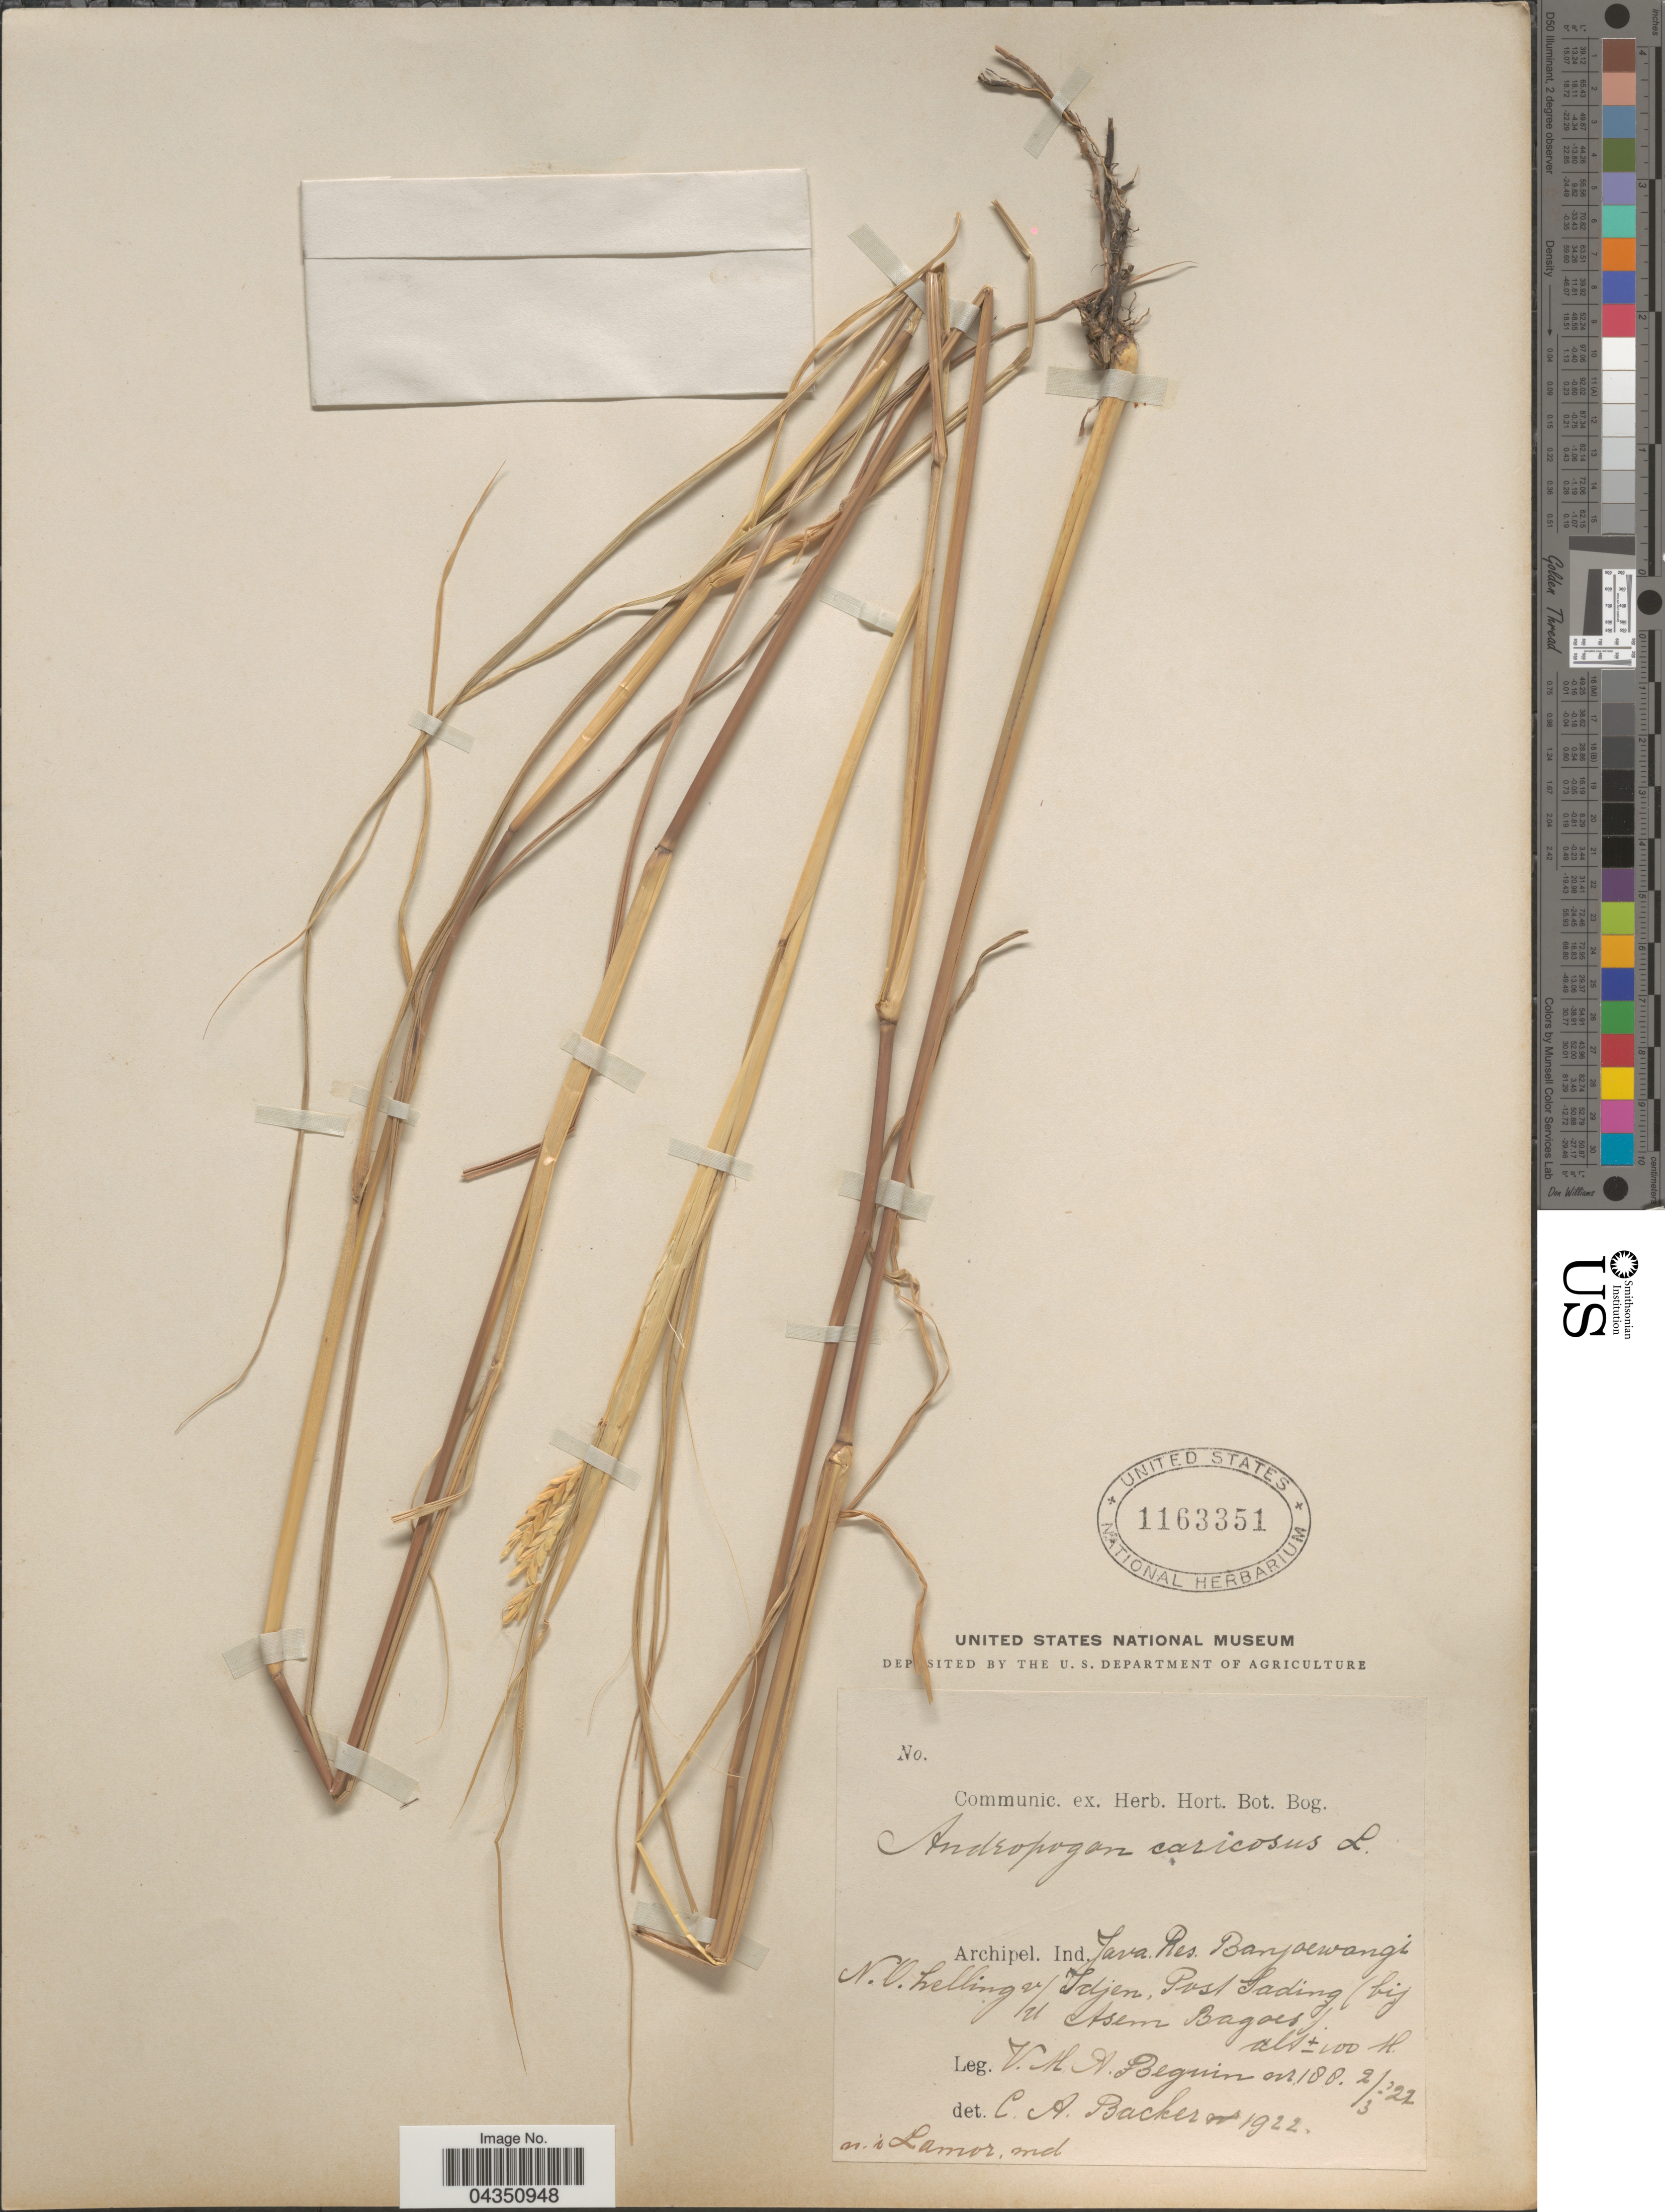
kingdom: Plantae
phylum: Tracheophyta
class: Liliopsida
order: Poales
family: Poaceae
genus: Dichanthium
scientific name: Dichanthium caricosum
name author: (L.) A. Camus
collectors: V. Beguin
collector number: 188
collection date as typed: Transcribed d/m/y: 2/3/22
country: Indonesia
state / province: Java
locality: Archipel. Ind. Java Res. Banjoewangi N. O. helling v/d Idjen, Post Sading, bij Asem Bagoes.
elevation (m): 100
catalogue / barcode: US 1163351